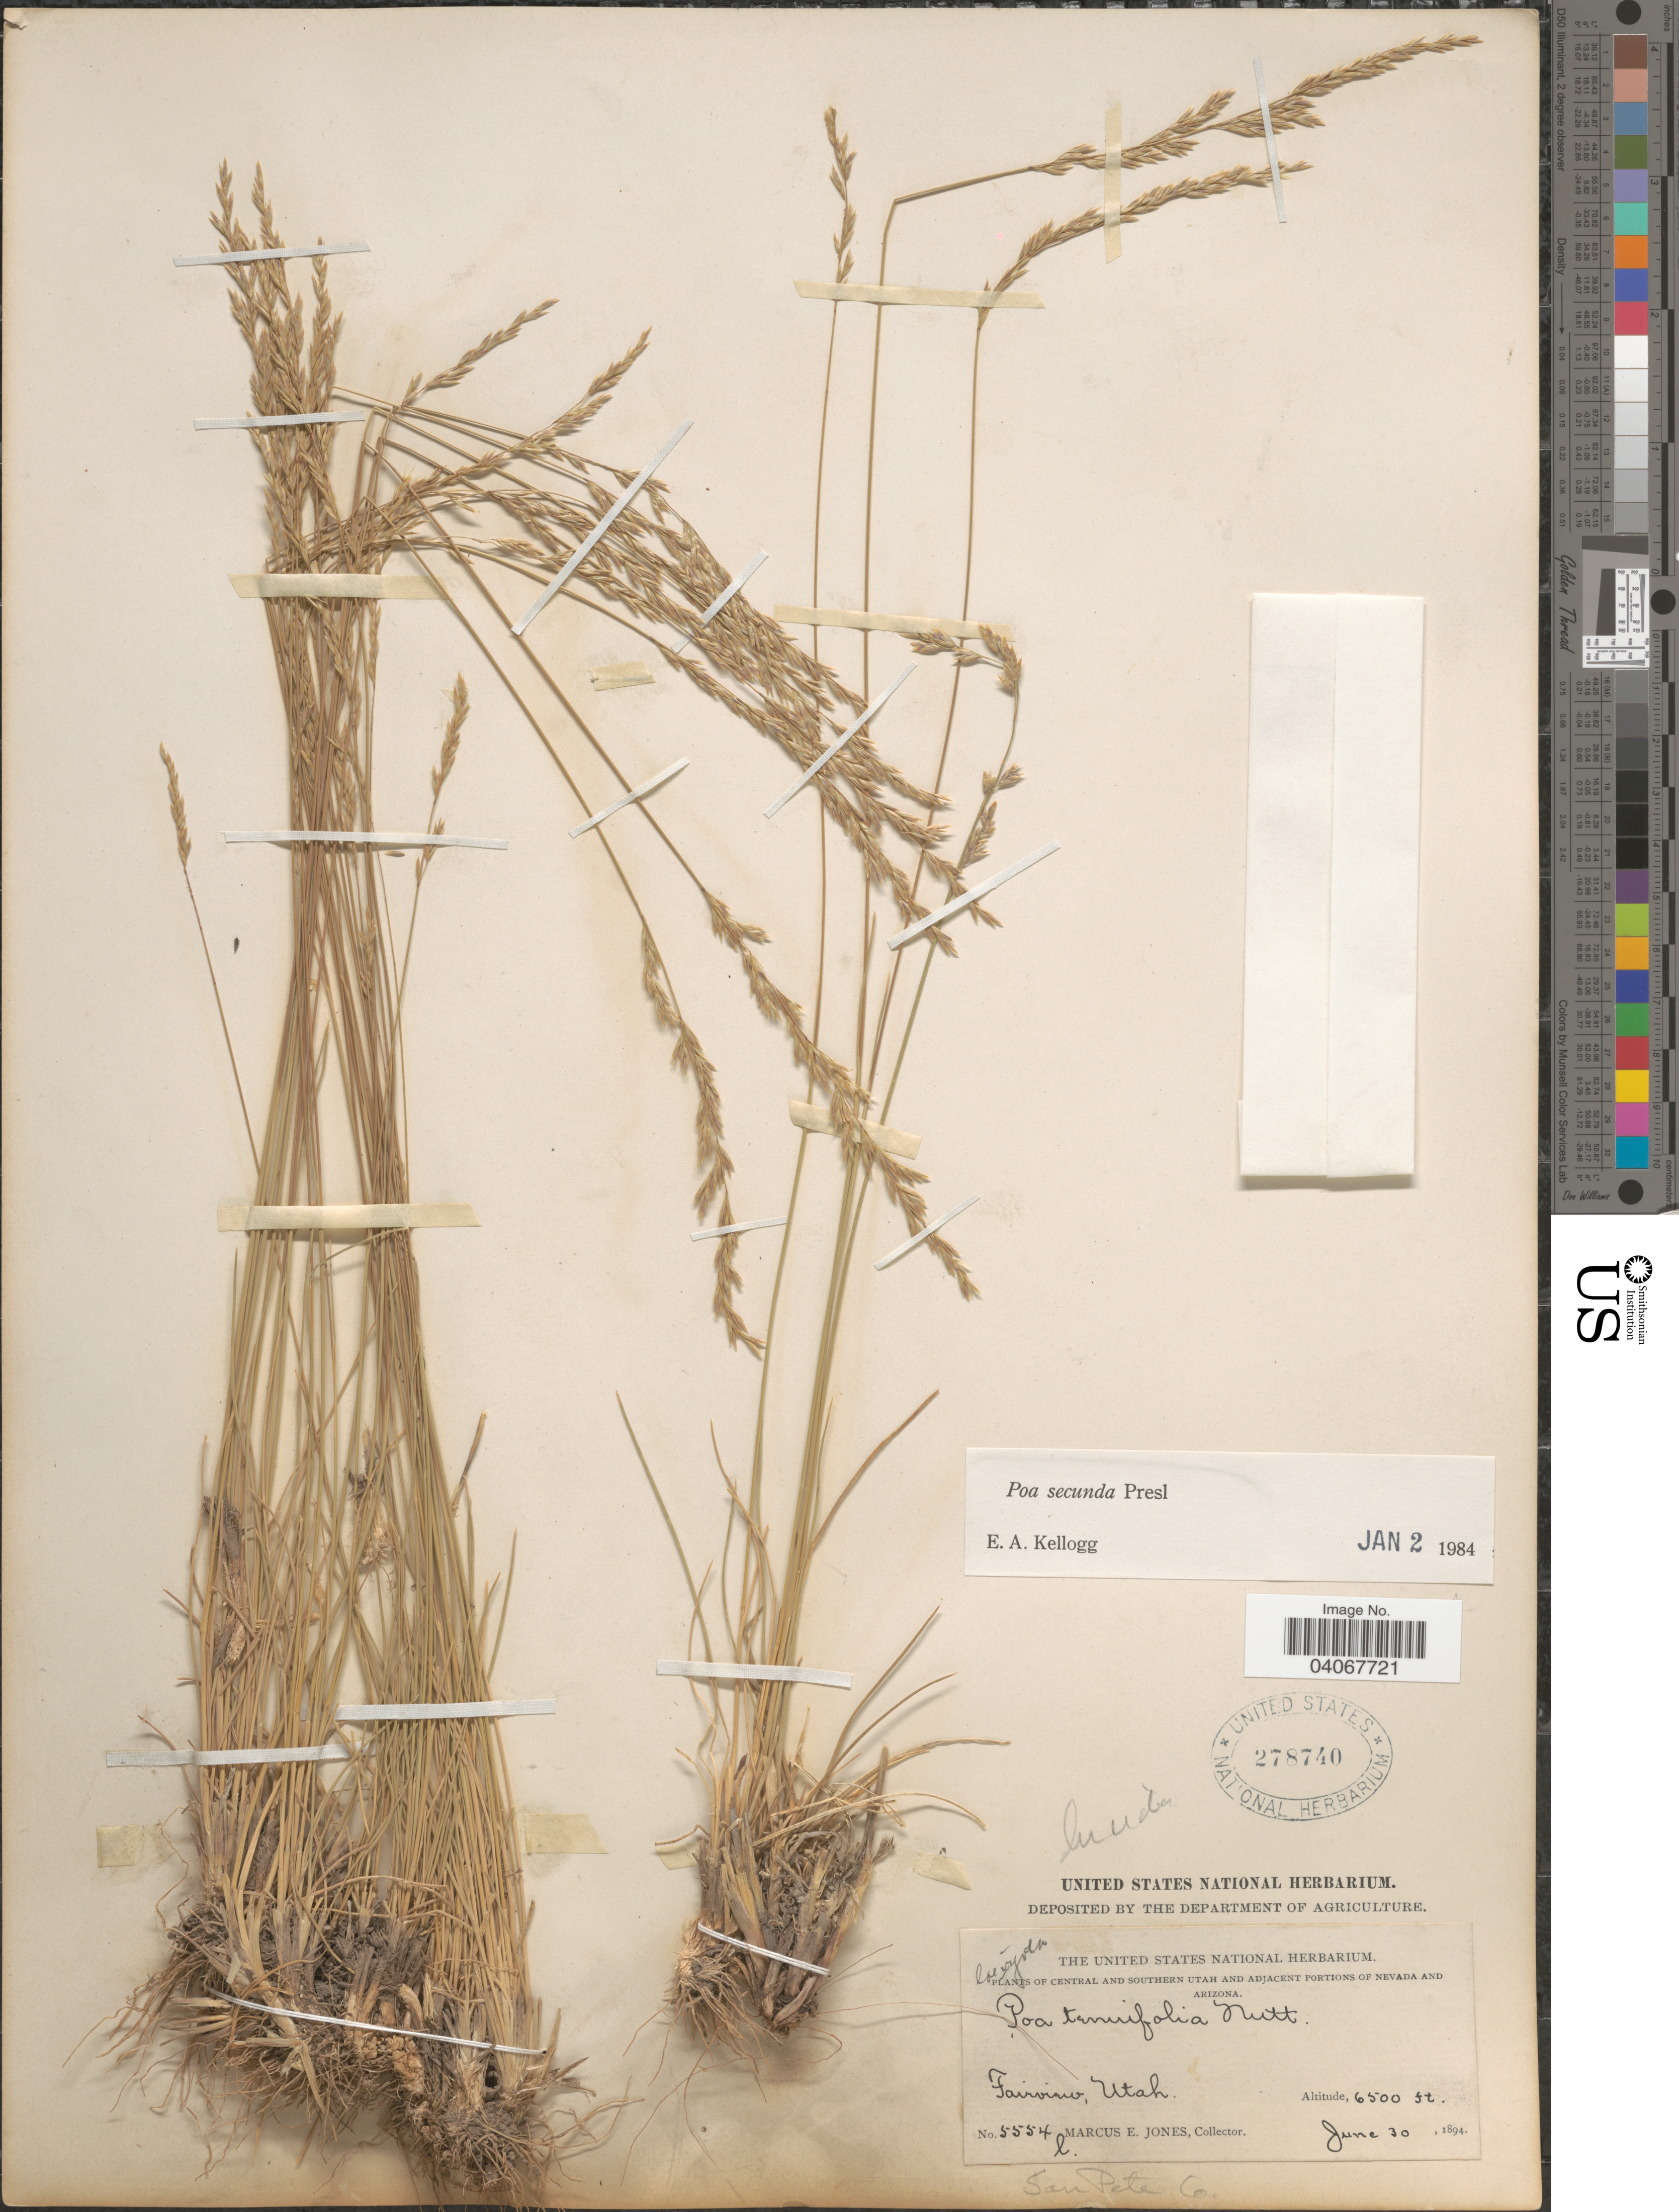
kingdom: Plantae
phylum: Tracheophyta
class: Liliopsida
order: Poales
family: Poaceae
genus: Poa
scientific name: Poa secunda subsp. secunda var. secunda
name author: J. Presl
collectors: M. E. Jones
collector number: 5554l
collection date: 1894-06-30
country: United States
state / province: Utah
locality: Central and Southern Utah. Fairview. San Pete Co.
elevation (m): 1981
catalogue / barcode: US 278740